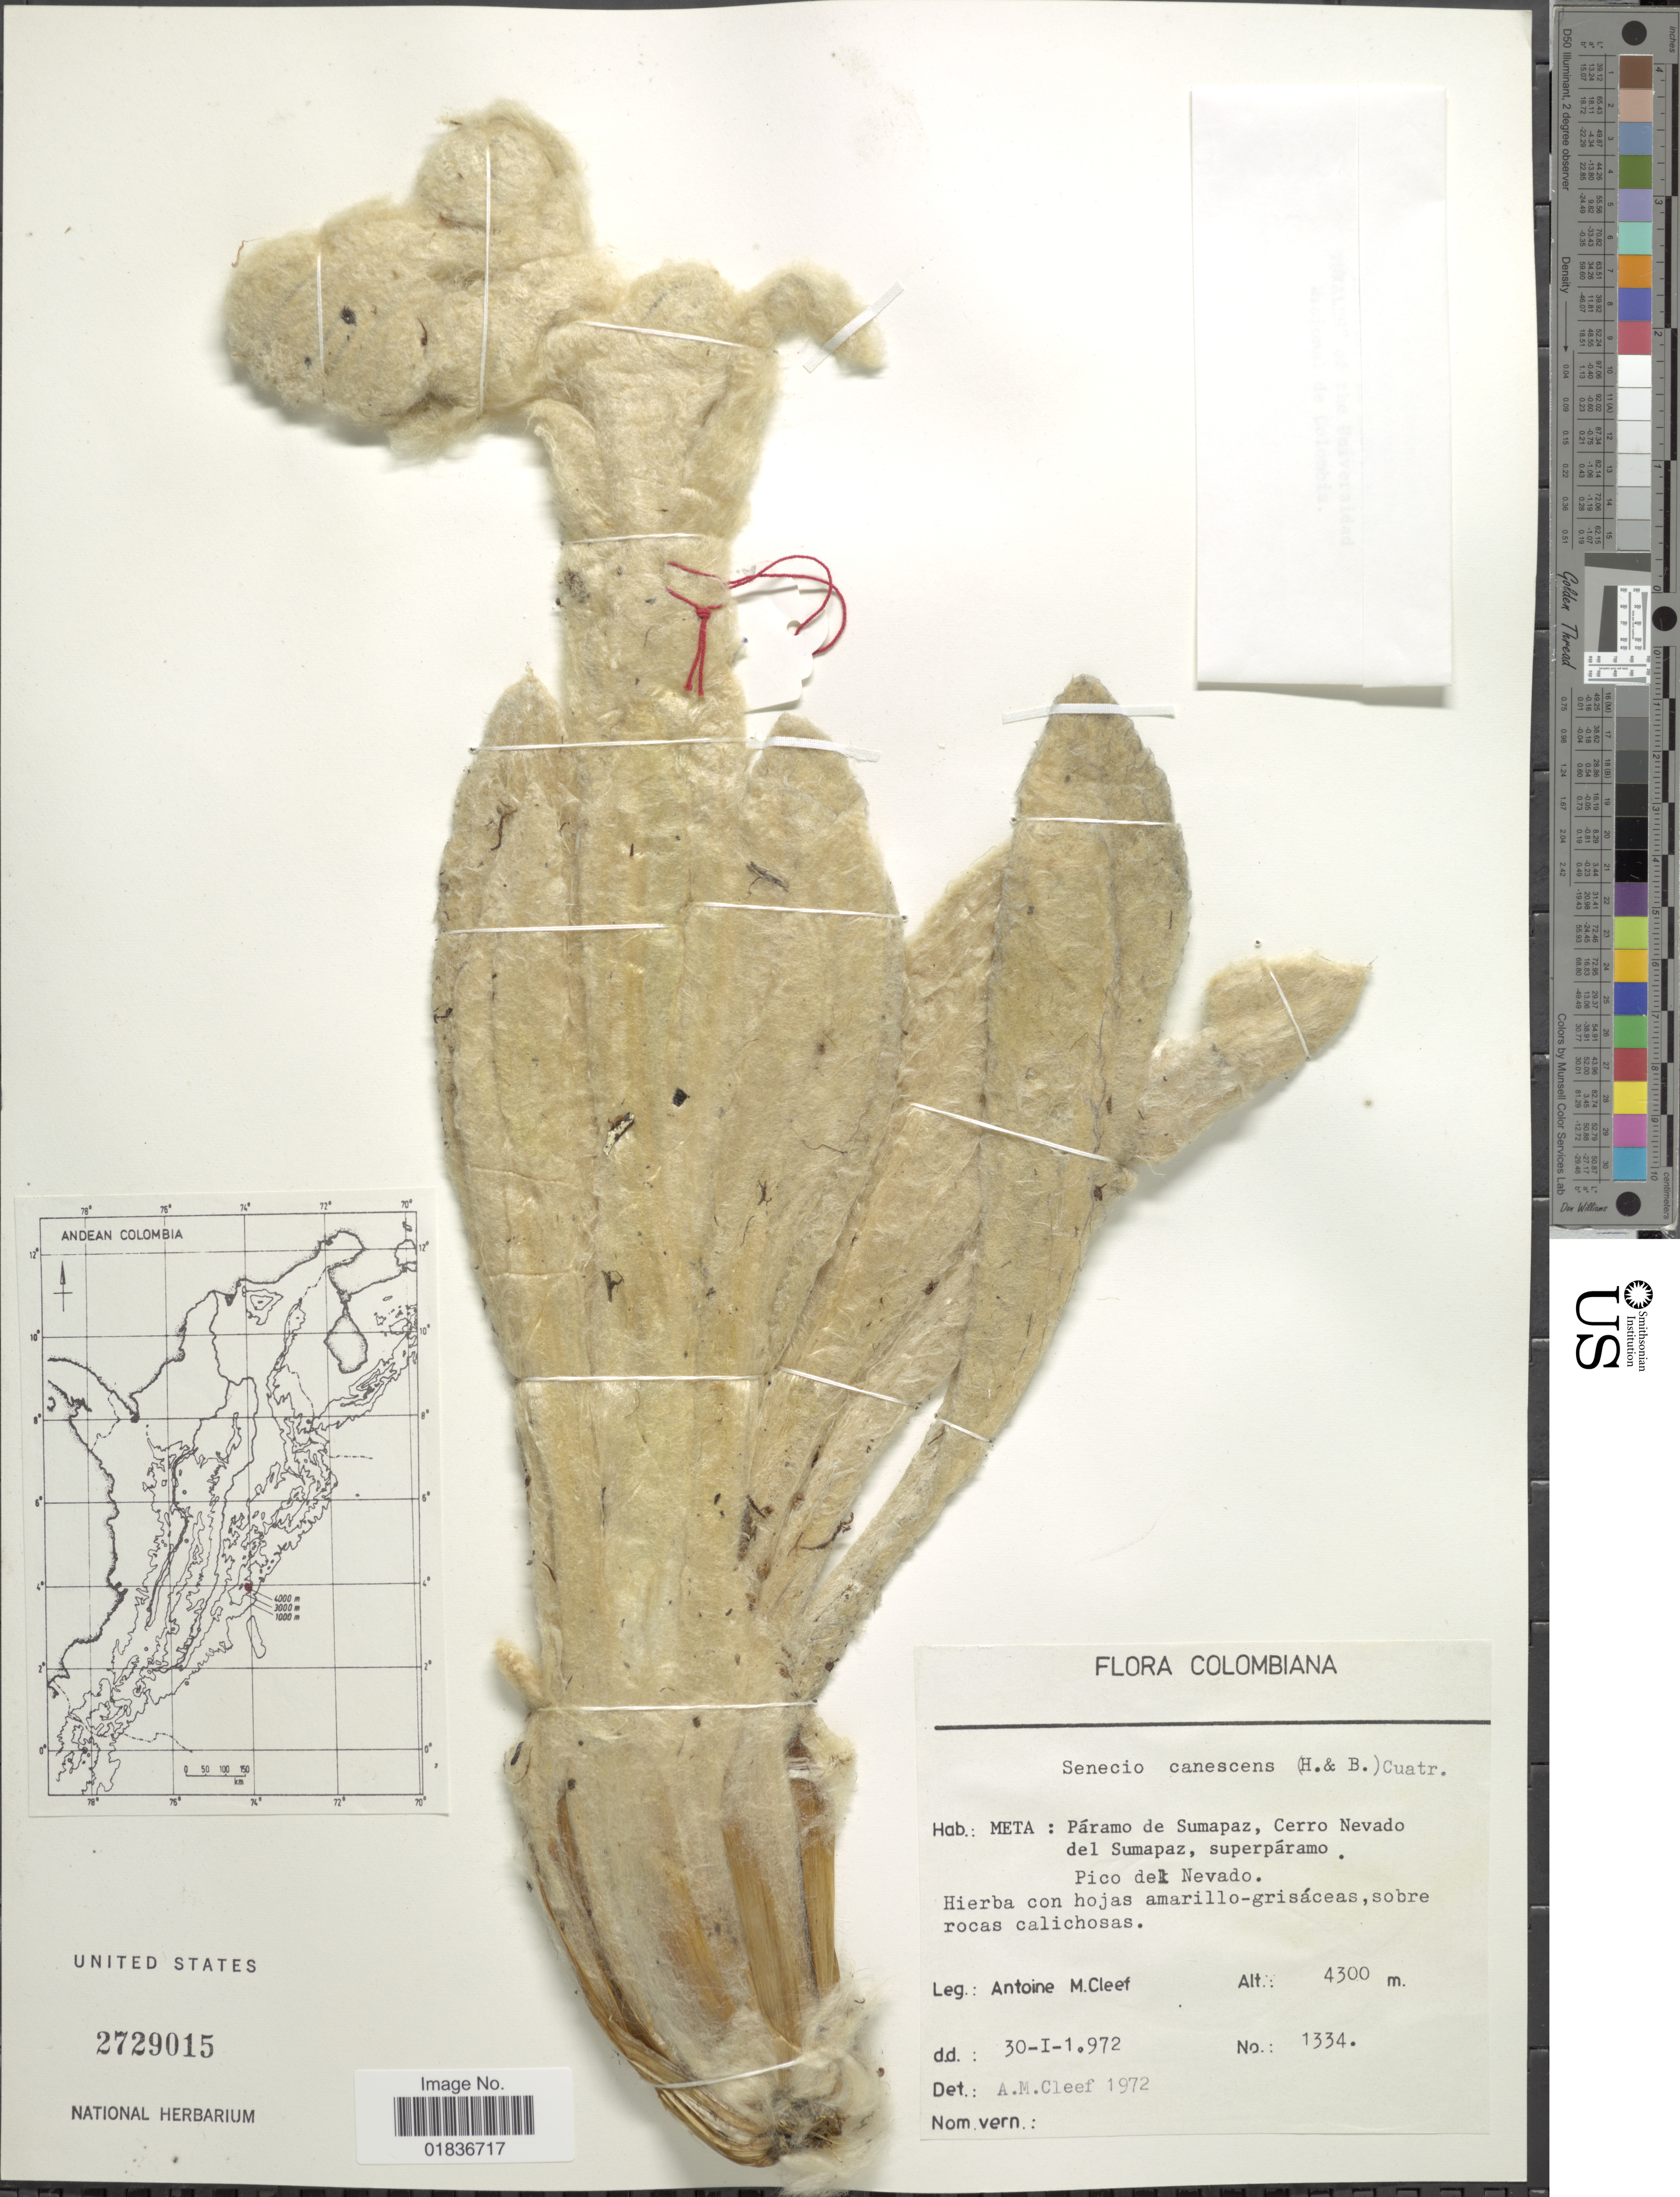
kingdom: Plantae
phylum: Tracheophyta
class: Magnoliopsida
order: Asterales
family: Asteraceae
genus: Senecio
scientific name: Senecio canescens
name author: (Bonpl.) Cuatrec.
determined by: Salomon, Luciana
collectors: A. M. Cleef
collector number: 1334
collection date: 1972-01-30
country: Colombia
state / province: Meta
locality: Meta: Paramo de Sumapaz, Cerro Nevado del Sumapaz, superparamo. Pico del Nevado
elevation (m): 4300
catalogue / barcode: US 2729015